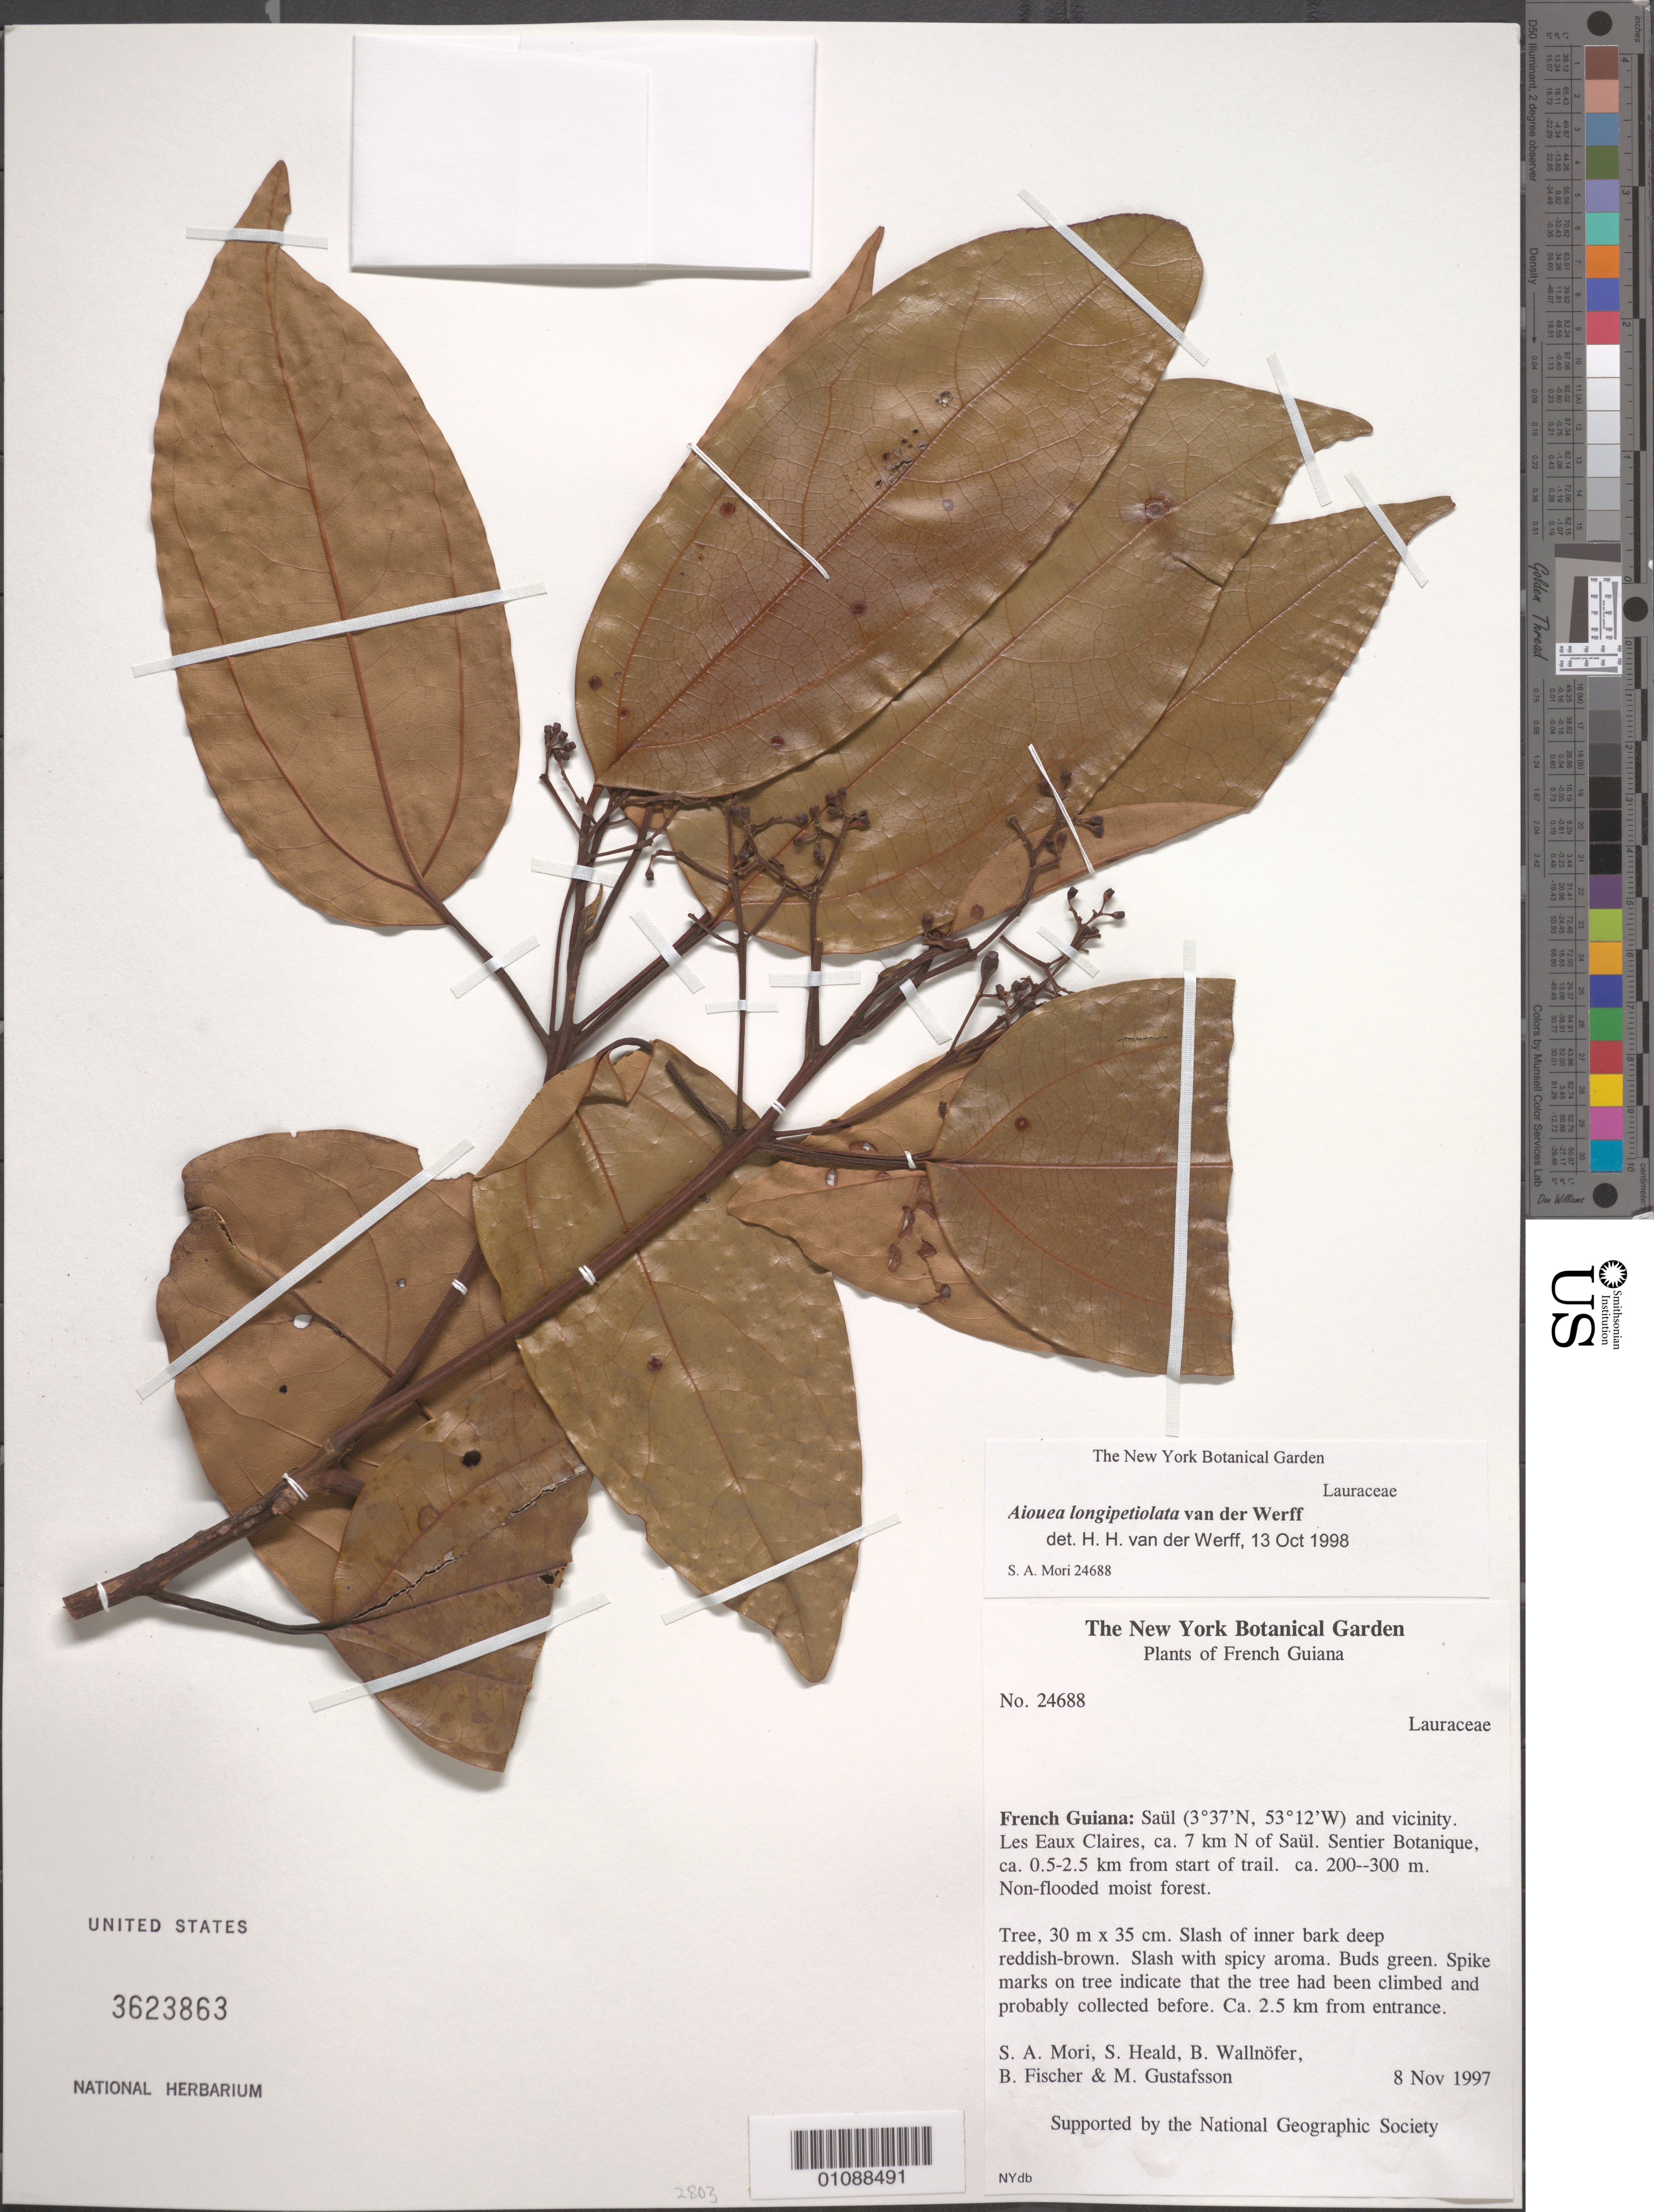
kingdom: Plantae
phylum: Tracheophyta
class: Magnoliopsida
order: Laurales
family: Lauraceae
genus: Aiouea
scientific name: Aiouea longipetiolata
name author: van der Werff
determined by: van der Werff, H., (MO), Missouri Botanical Garden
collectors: S. Mori, S. Heald, B. Wallnöfer, B. Fischer & M. H. Gustafsson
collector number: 24688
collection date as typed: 8-Nov-97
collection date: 1997-11-08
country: French Guiana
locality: Saül and vic., Les Eaux Claires, ca. 7 km N of Saül. Sentier Botanique, ca 0.5-2.5km from start of trail. Ca 2.5m from entrance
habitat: Non-flooded moist forest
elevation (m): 200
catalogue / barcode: US 3623863